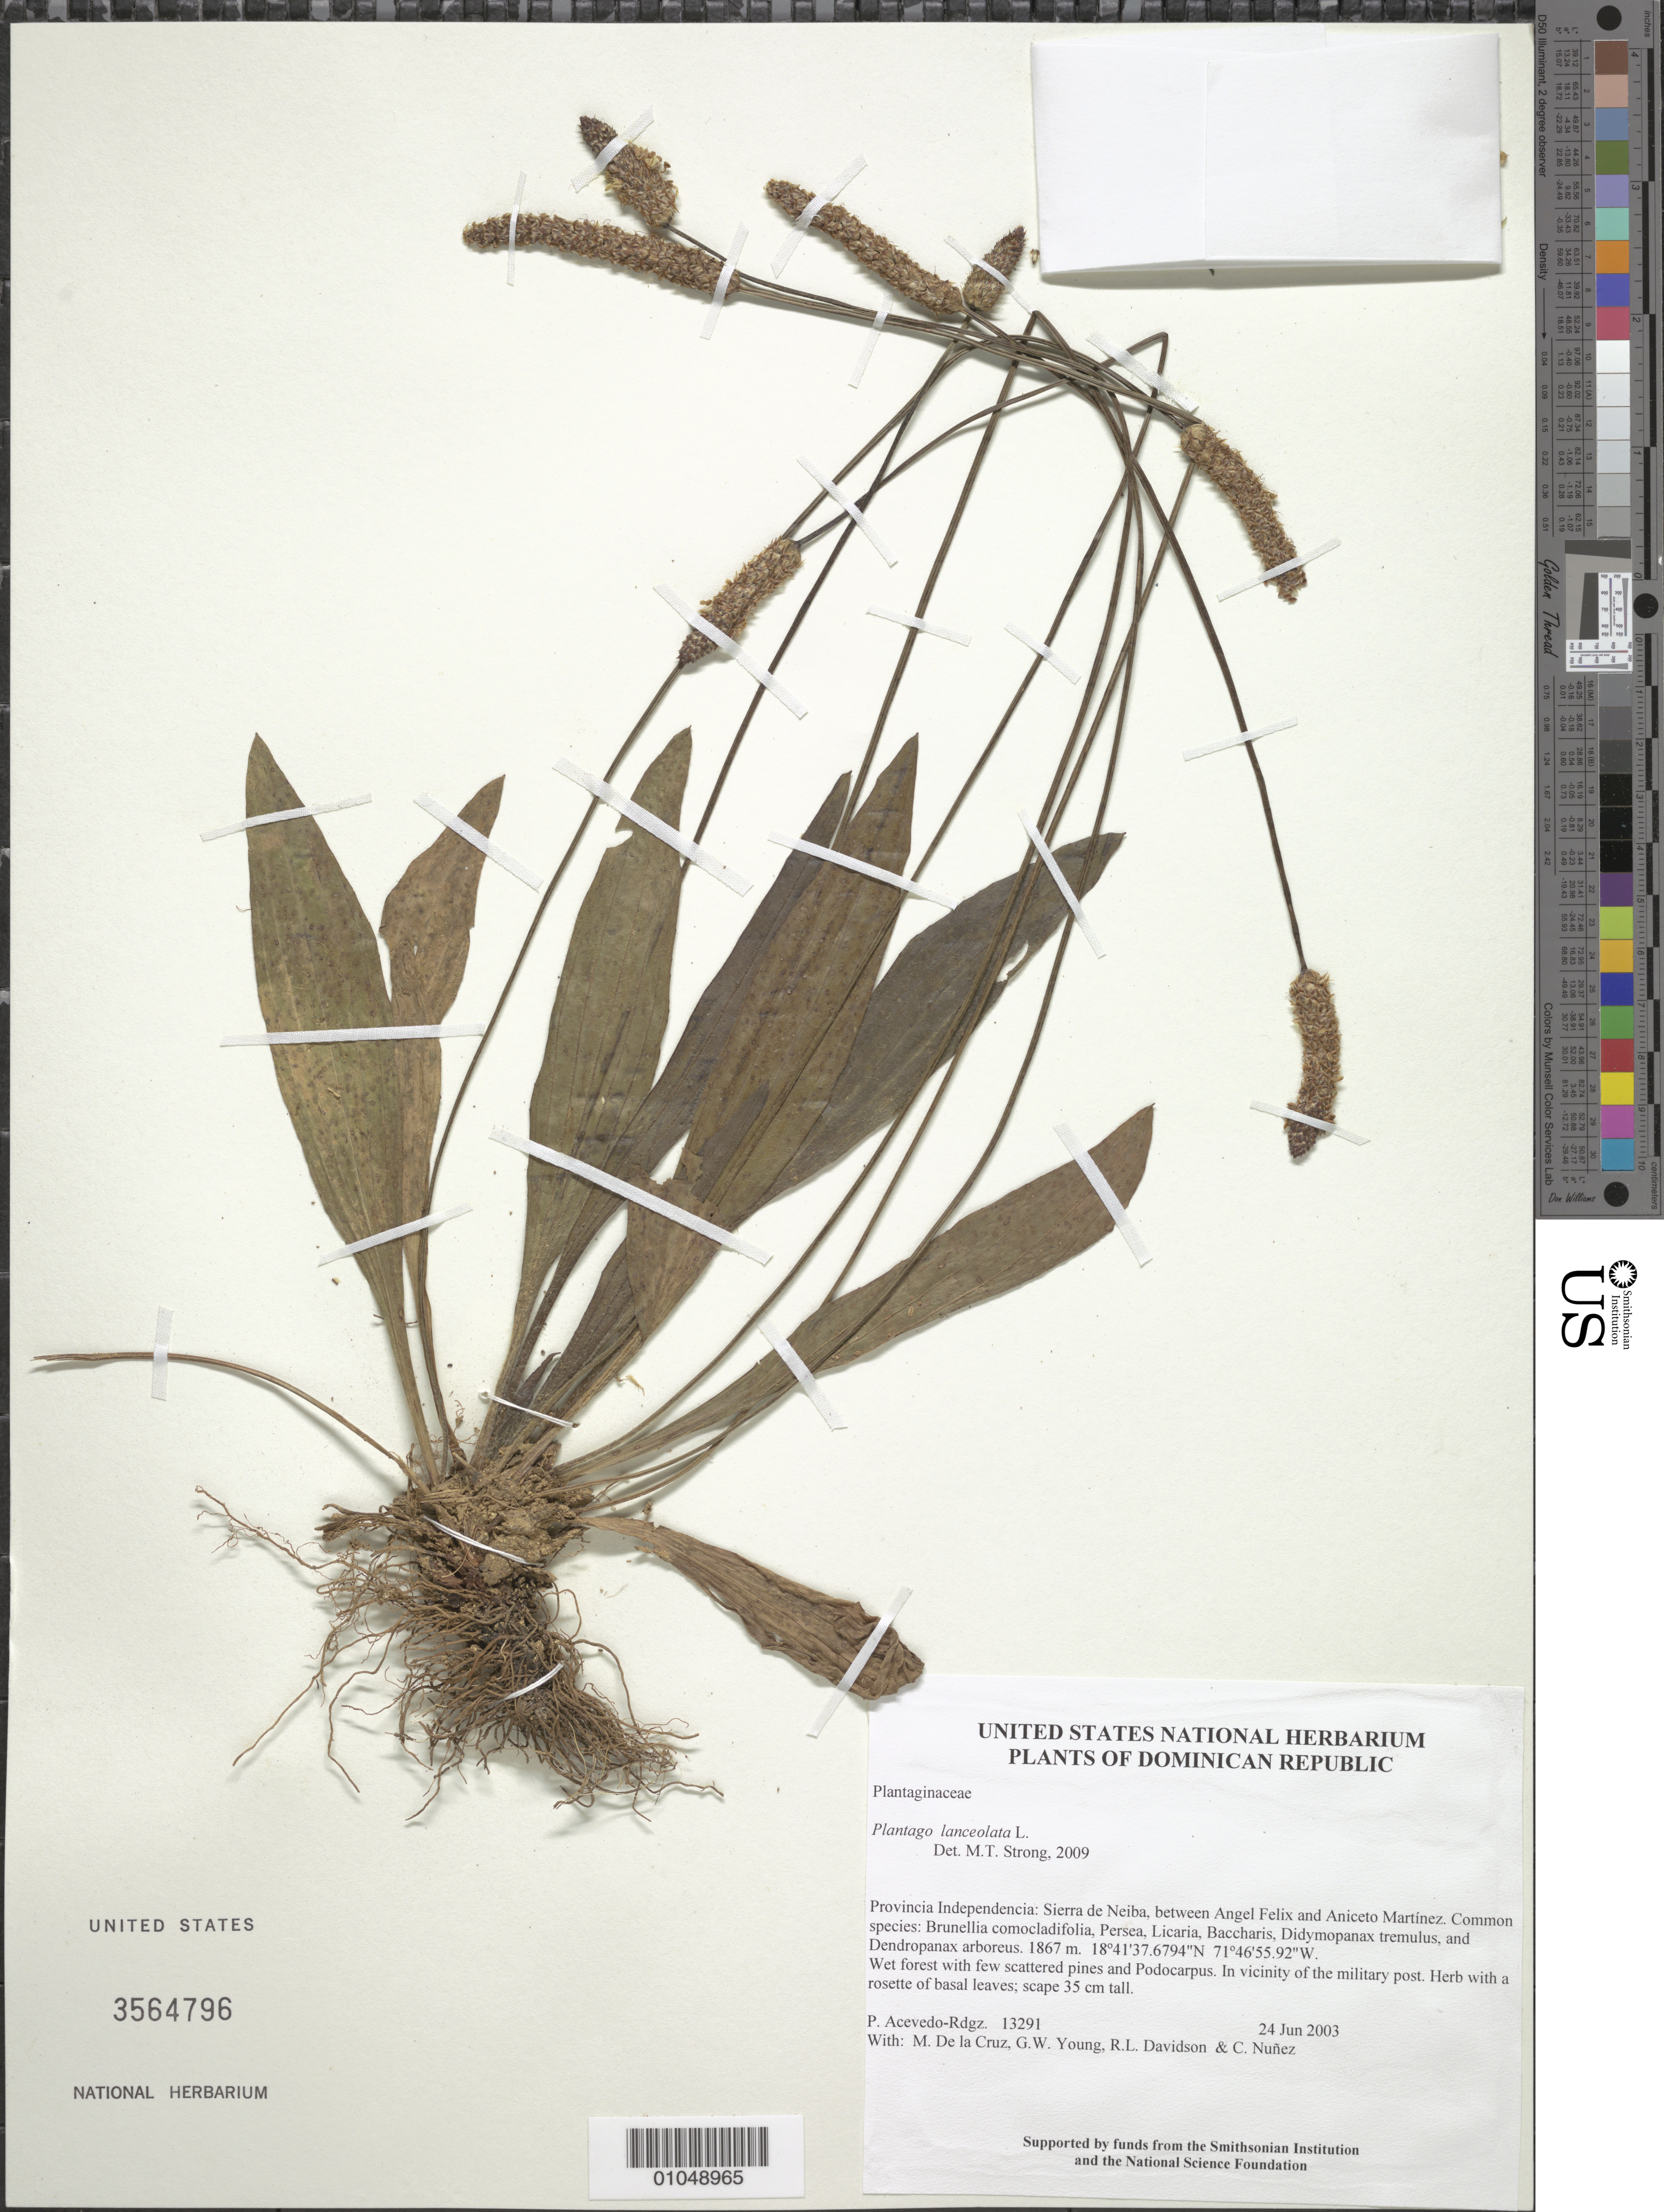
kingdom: Plantae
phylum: Tracheophyta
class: Magnoliopsida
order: Lamiales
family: Plantaginaceae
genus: Plantago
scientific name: Plantago lanceolata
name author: L.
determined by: Strong, M. T., (US), Smithsonian Institution - National Museum of Natural History (UNITED STATES)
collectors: P. Acevedo-Rodr., M. de la Cruz, J. Rawlins, G. Young, R. Davidson & C. Nunez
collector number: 13291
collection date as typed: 24 Jun 2003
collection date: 2003-06-24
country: Dominican Republic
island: Hispaniola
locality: Provincia Independencia: Sierra de Neiba, between Angel Felix and Aniceto Martínez. Common species: Brunellia comocladifolia, Persea, Licaria, Baccharis, Didymopanax tremulus, and Dendropanax arboreus.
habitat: Wet forest with few scattered pines and Podocarpus. In vicinity of the military post.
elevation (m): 1867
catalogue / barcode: US 3564796